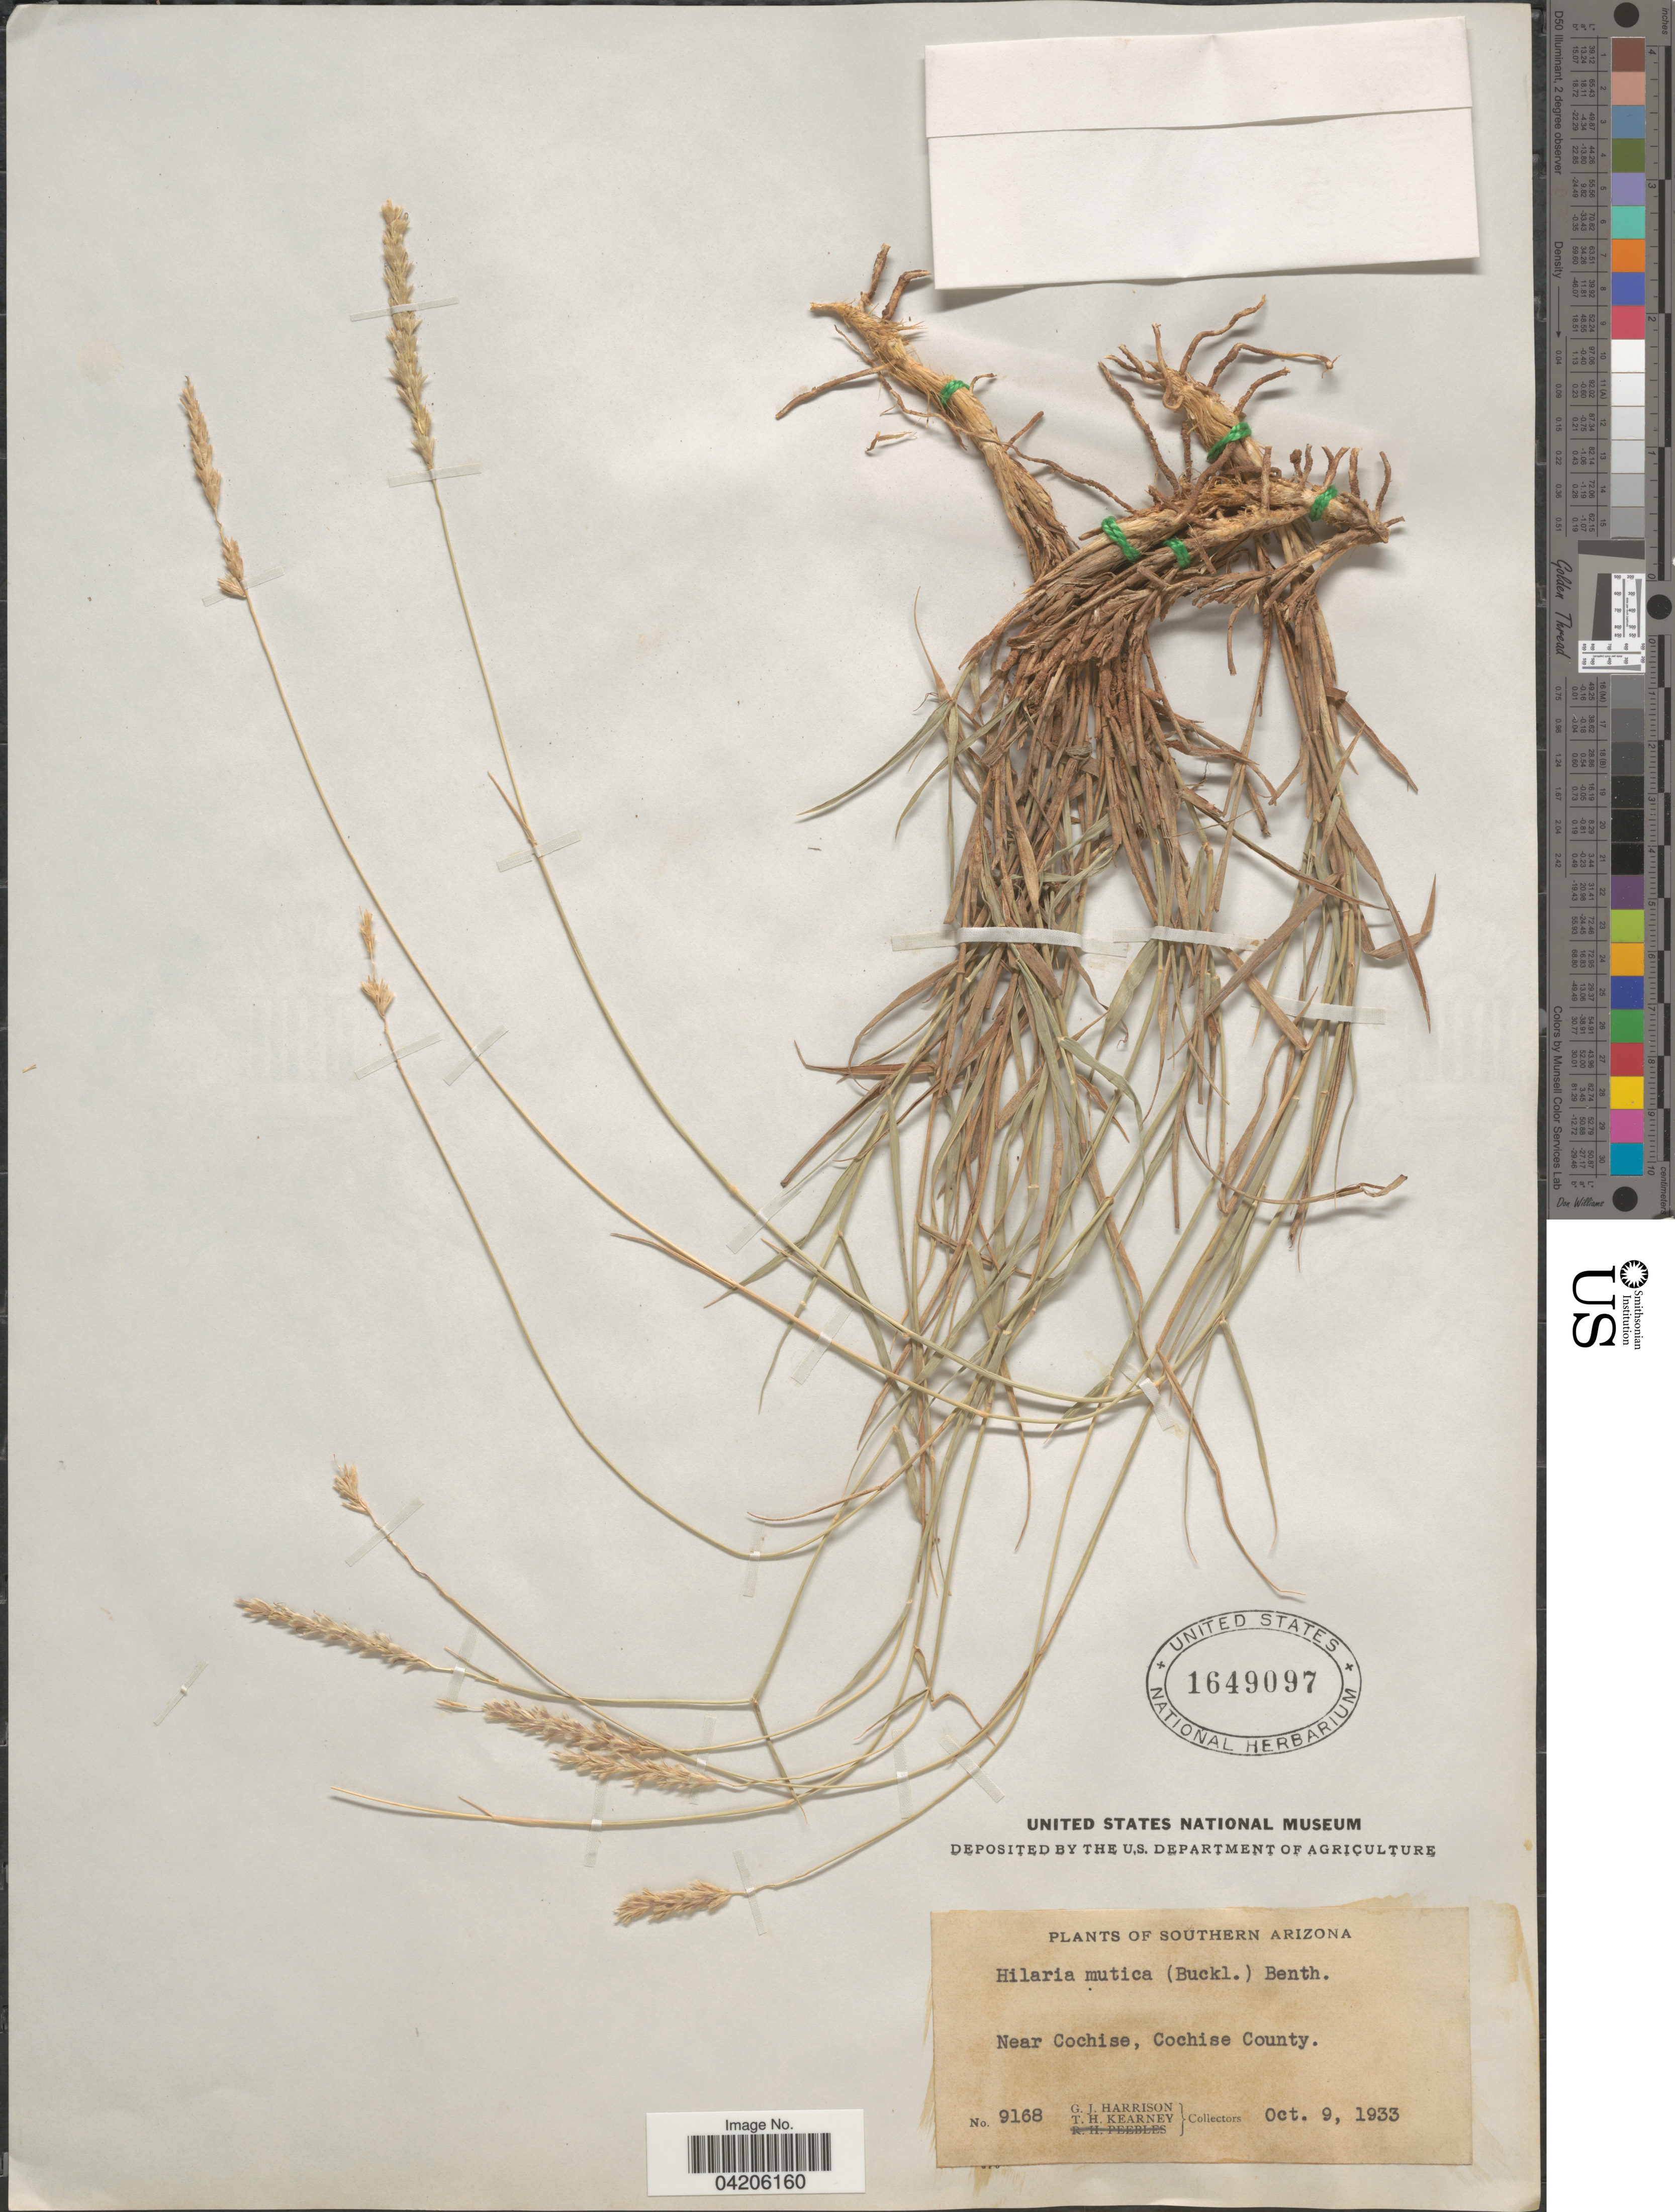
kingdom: Plantae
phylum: Tracheophyta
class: Liliopsida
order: Poales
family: Poaceae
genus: Hilaria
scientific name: Hilaria mutica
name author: (Buckley) Benth.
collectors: G. J. Harrison & T. H. Kearney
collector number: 9168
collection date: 1933-10-09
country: United States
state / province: Arizona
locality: Southern Arizona. Near Cochise, Cochise County.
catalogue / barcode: US 1649097